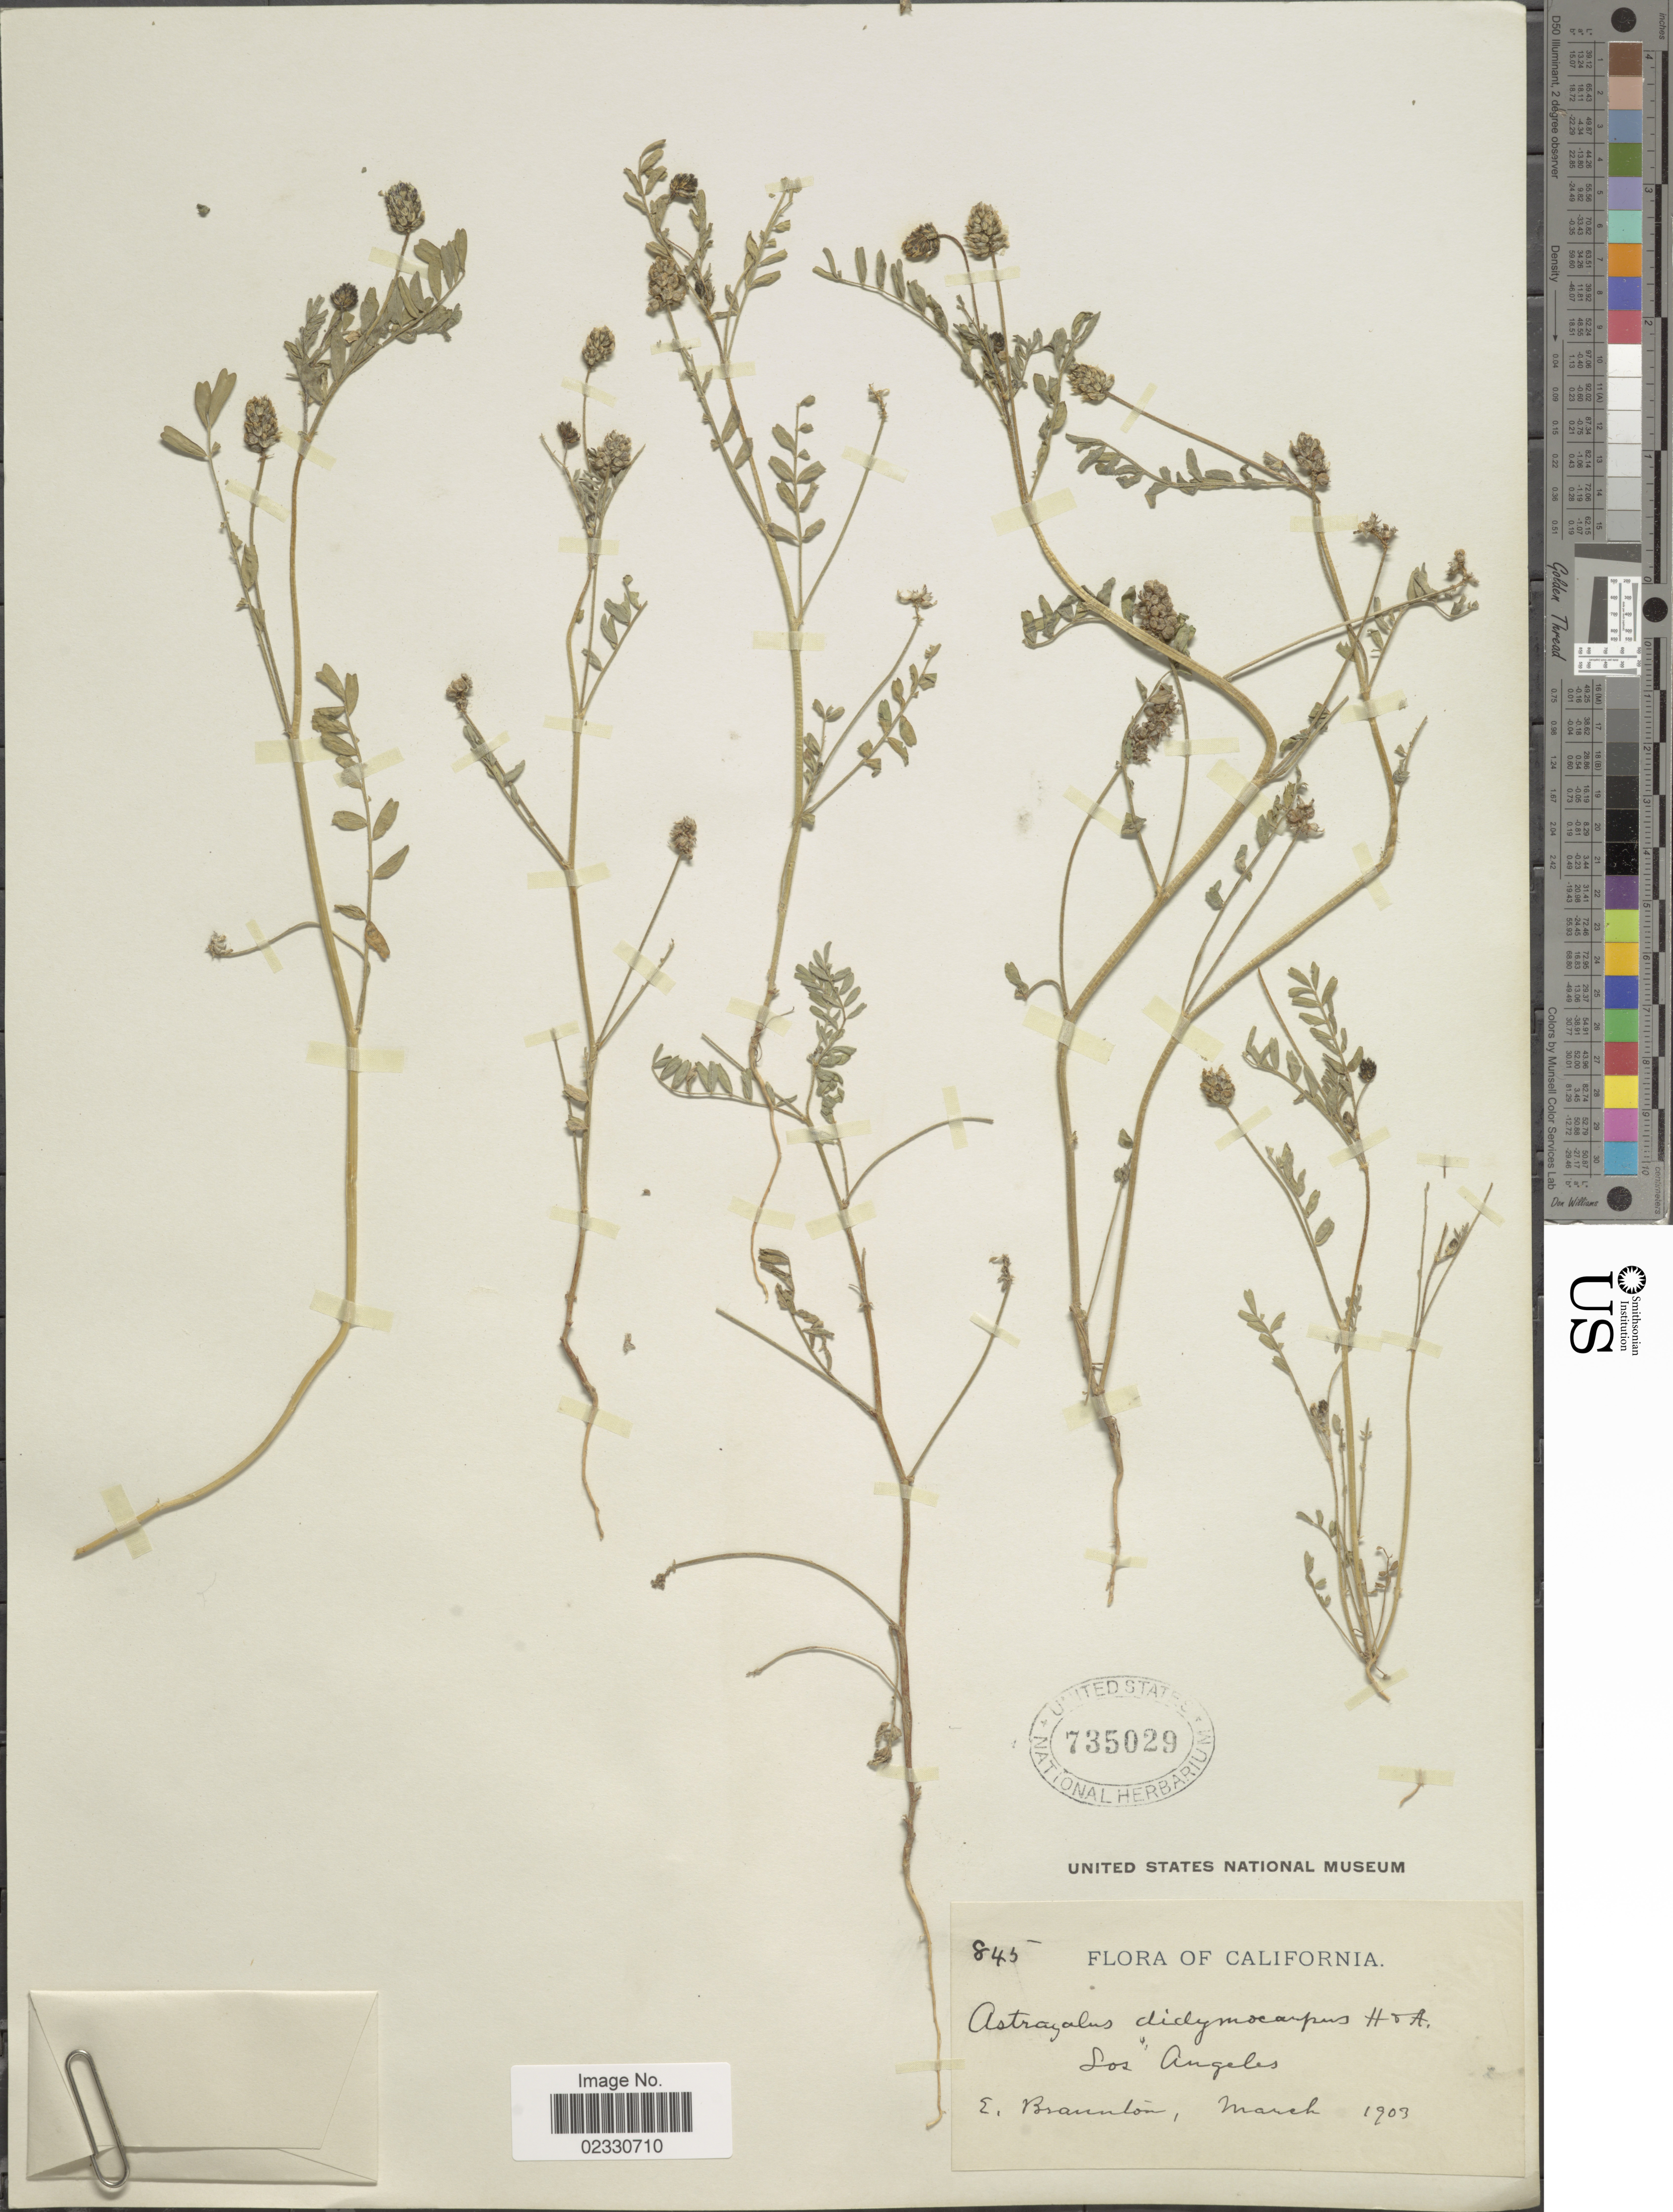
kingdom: Plantae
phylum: Tracheophyta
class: Magnoliopsida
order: Fabales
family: Fabaceae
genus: Astragalus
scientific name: Astragalus didymocarpus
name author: Hook. & Arn.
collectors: E. Braunton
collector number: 845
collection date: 1903-03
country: United States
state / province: California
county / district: Los Angeles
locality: Los Angeles.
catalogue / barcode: US 735029